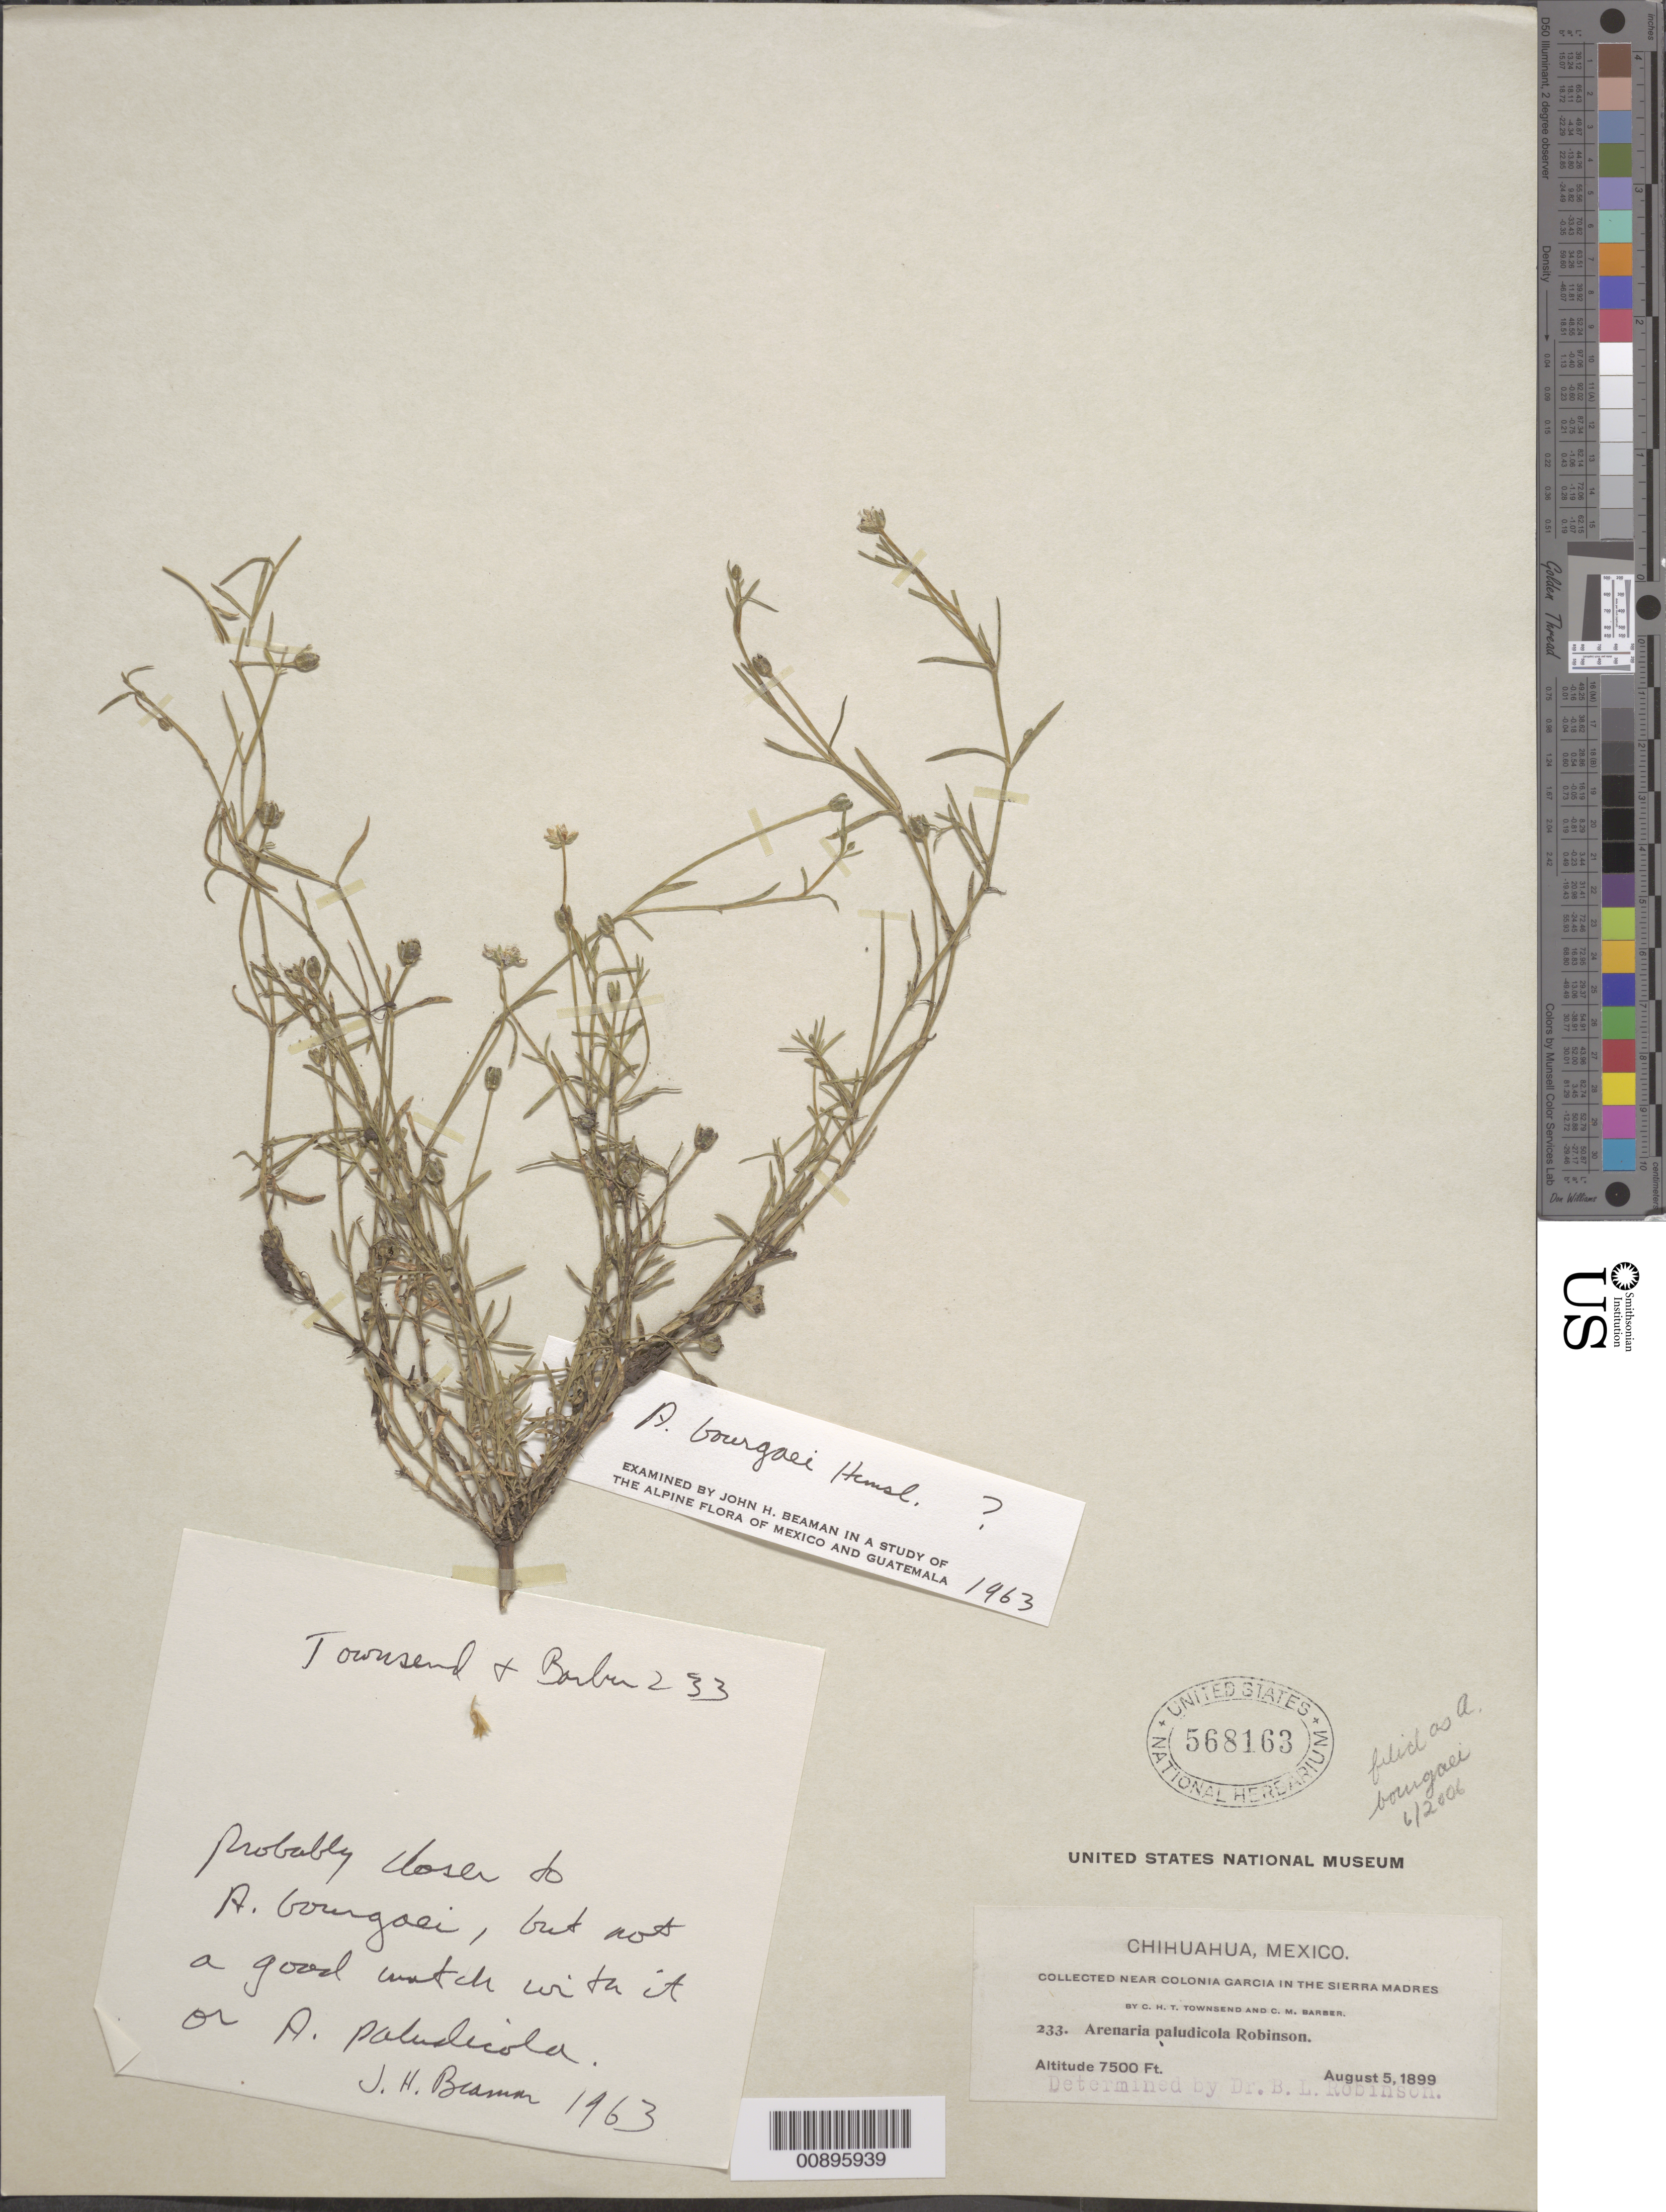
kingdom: Plantae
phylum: Tracheophyta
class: Magnoliopsida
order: Caryophyllales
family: Caryophyllaceae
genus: Arenaria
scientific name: Arenaria bourgaei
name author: Hemsl.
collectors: C. H. T. Townsend & C. Barber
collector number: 233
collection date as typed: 05 Aug 1899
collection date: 1899-08-05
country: Mexico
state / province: Chihuahua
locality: Near Colonia García in the Sierra Madre, Chihuahua.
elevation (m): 2286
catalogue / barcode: US 568163